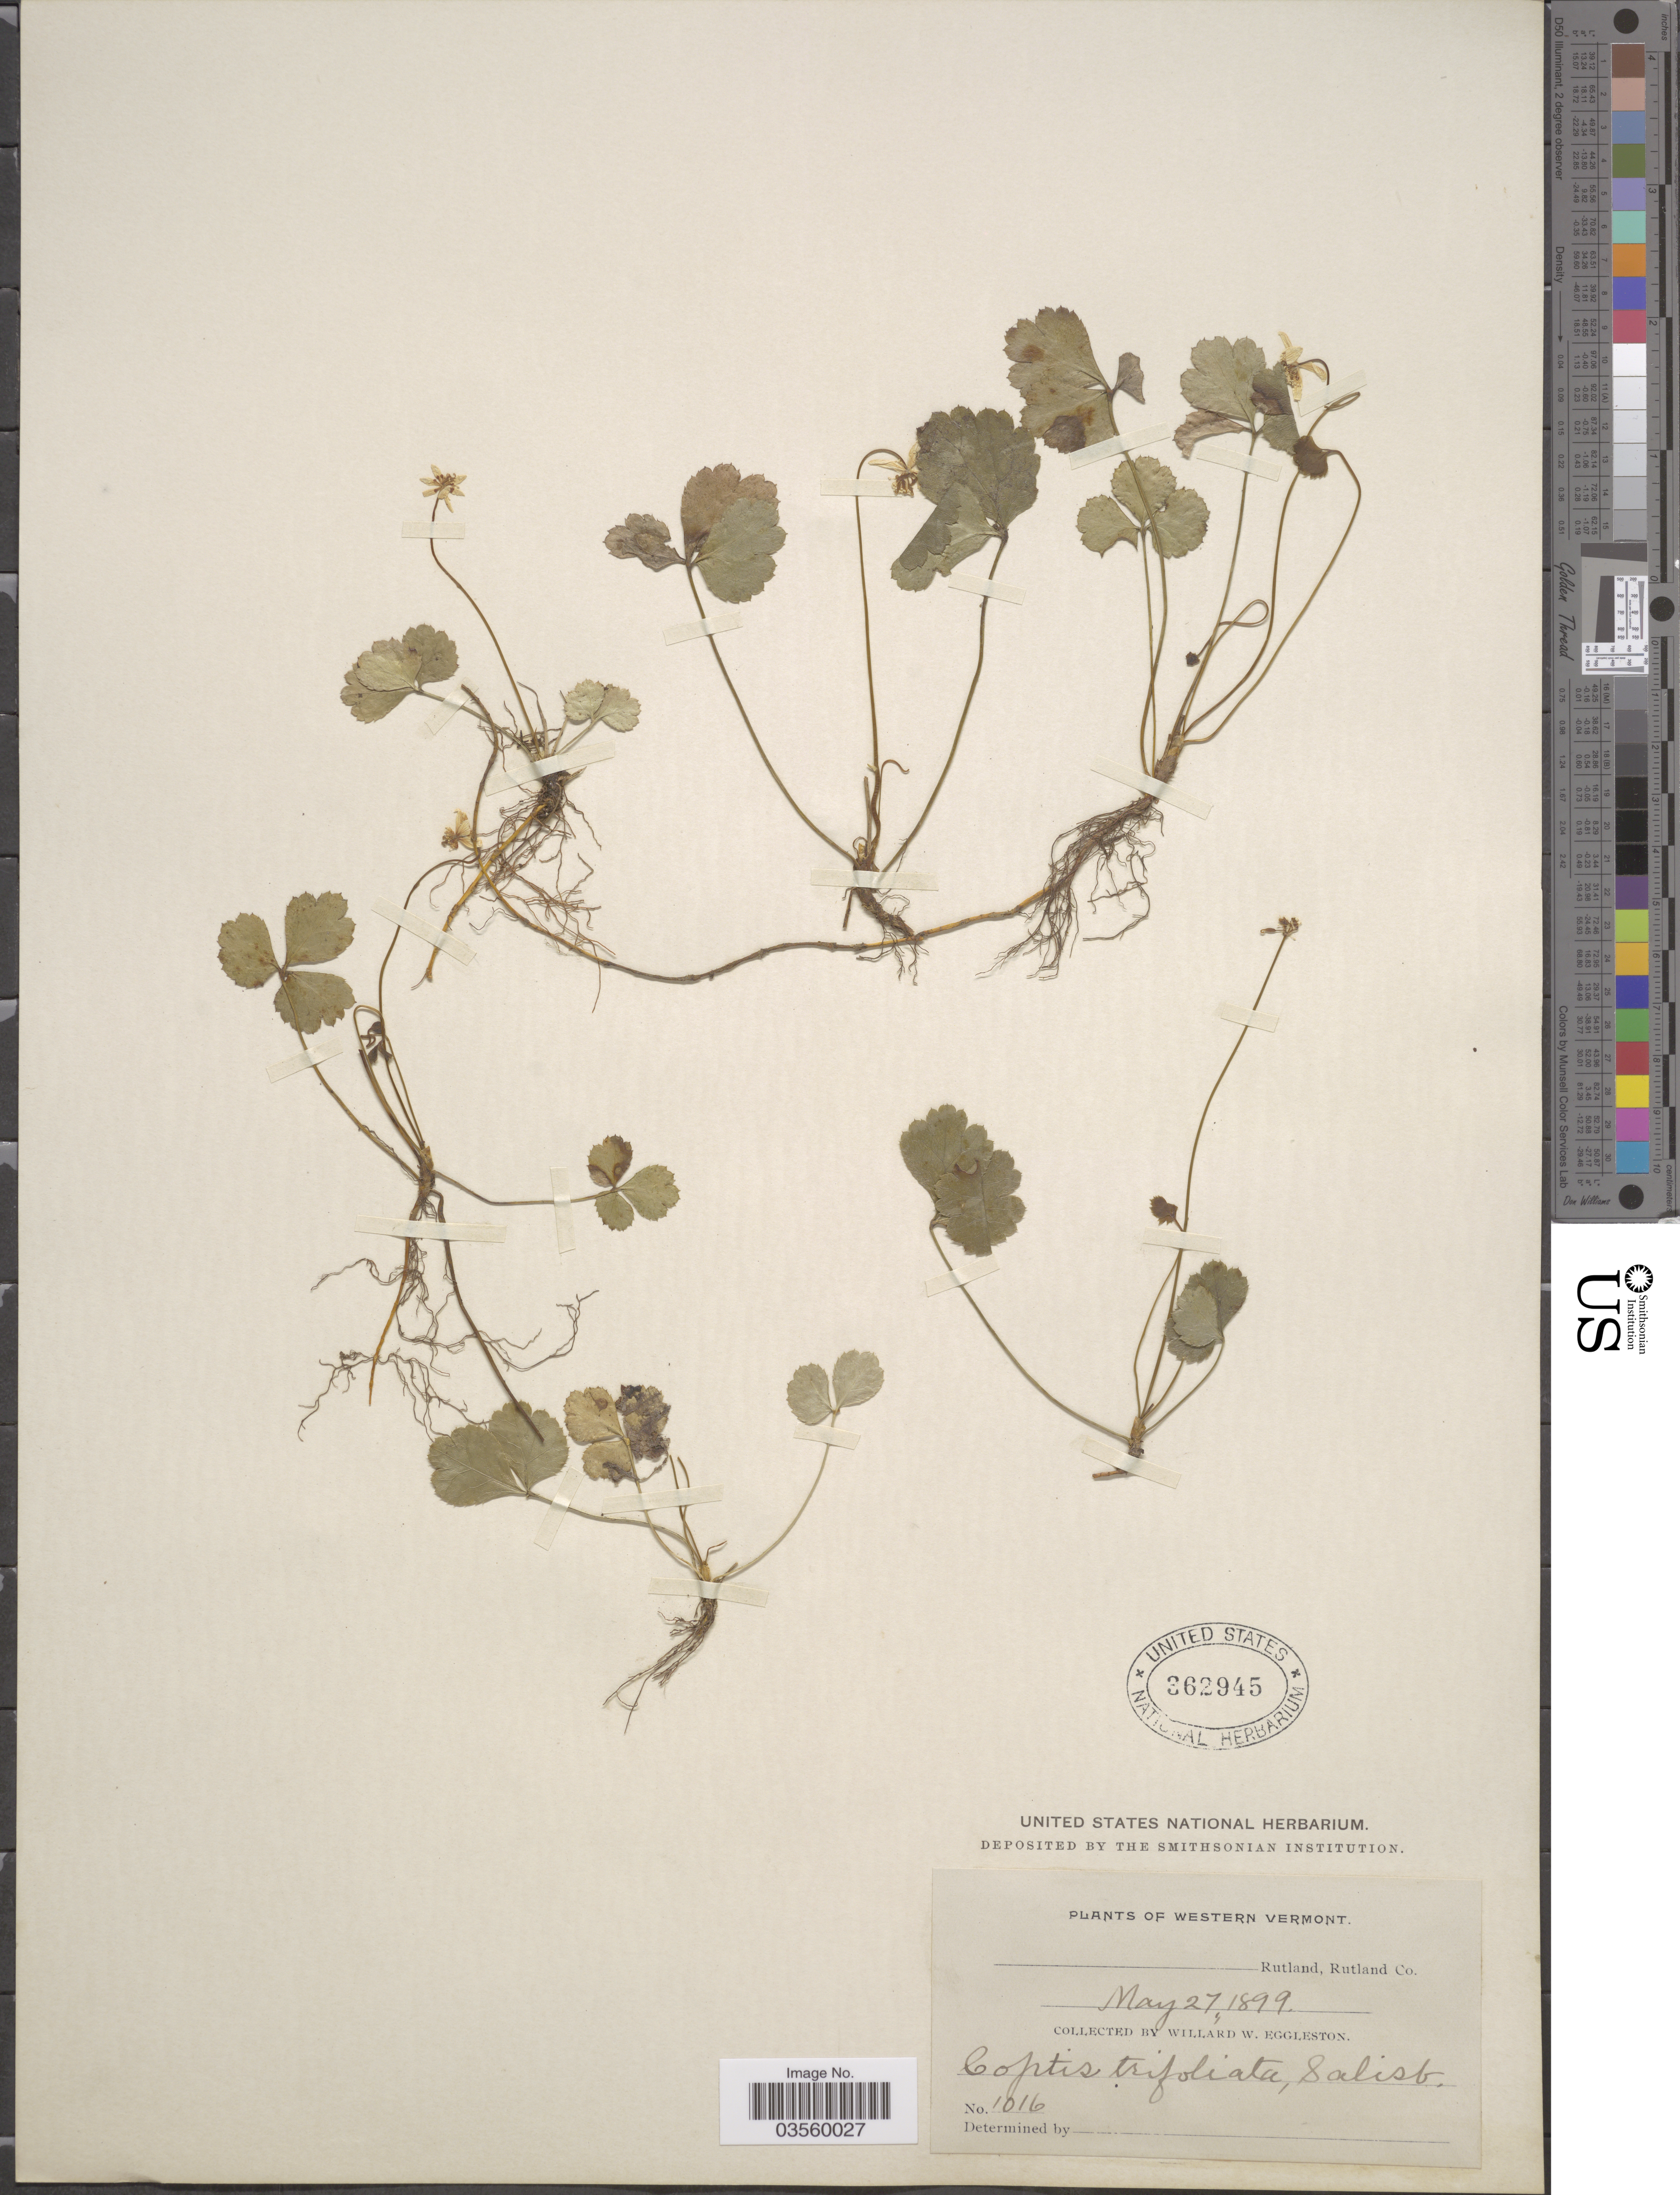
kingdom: Plantae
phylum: Tracheophyta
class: Magnoliopsida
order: Ranunculales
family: Ranunculaceae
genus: Coptis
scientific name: Coptis trifolia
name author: (L.) Salisb.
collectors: W. W. Eggleston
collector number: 1016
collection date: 1899-05-27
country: United States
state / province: Vermont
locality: Western Vermont. Rutland, Rutland Co.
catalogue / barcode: US 362945